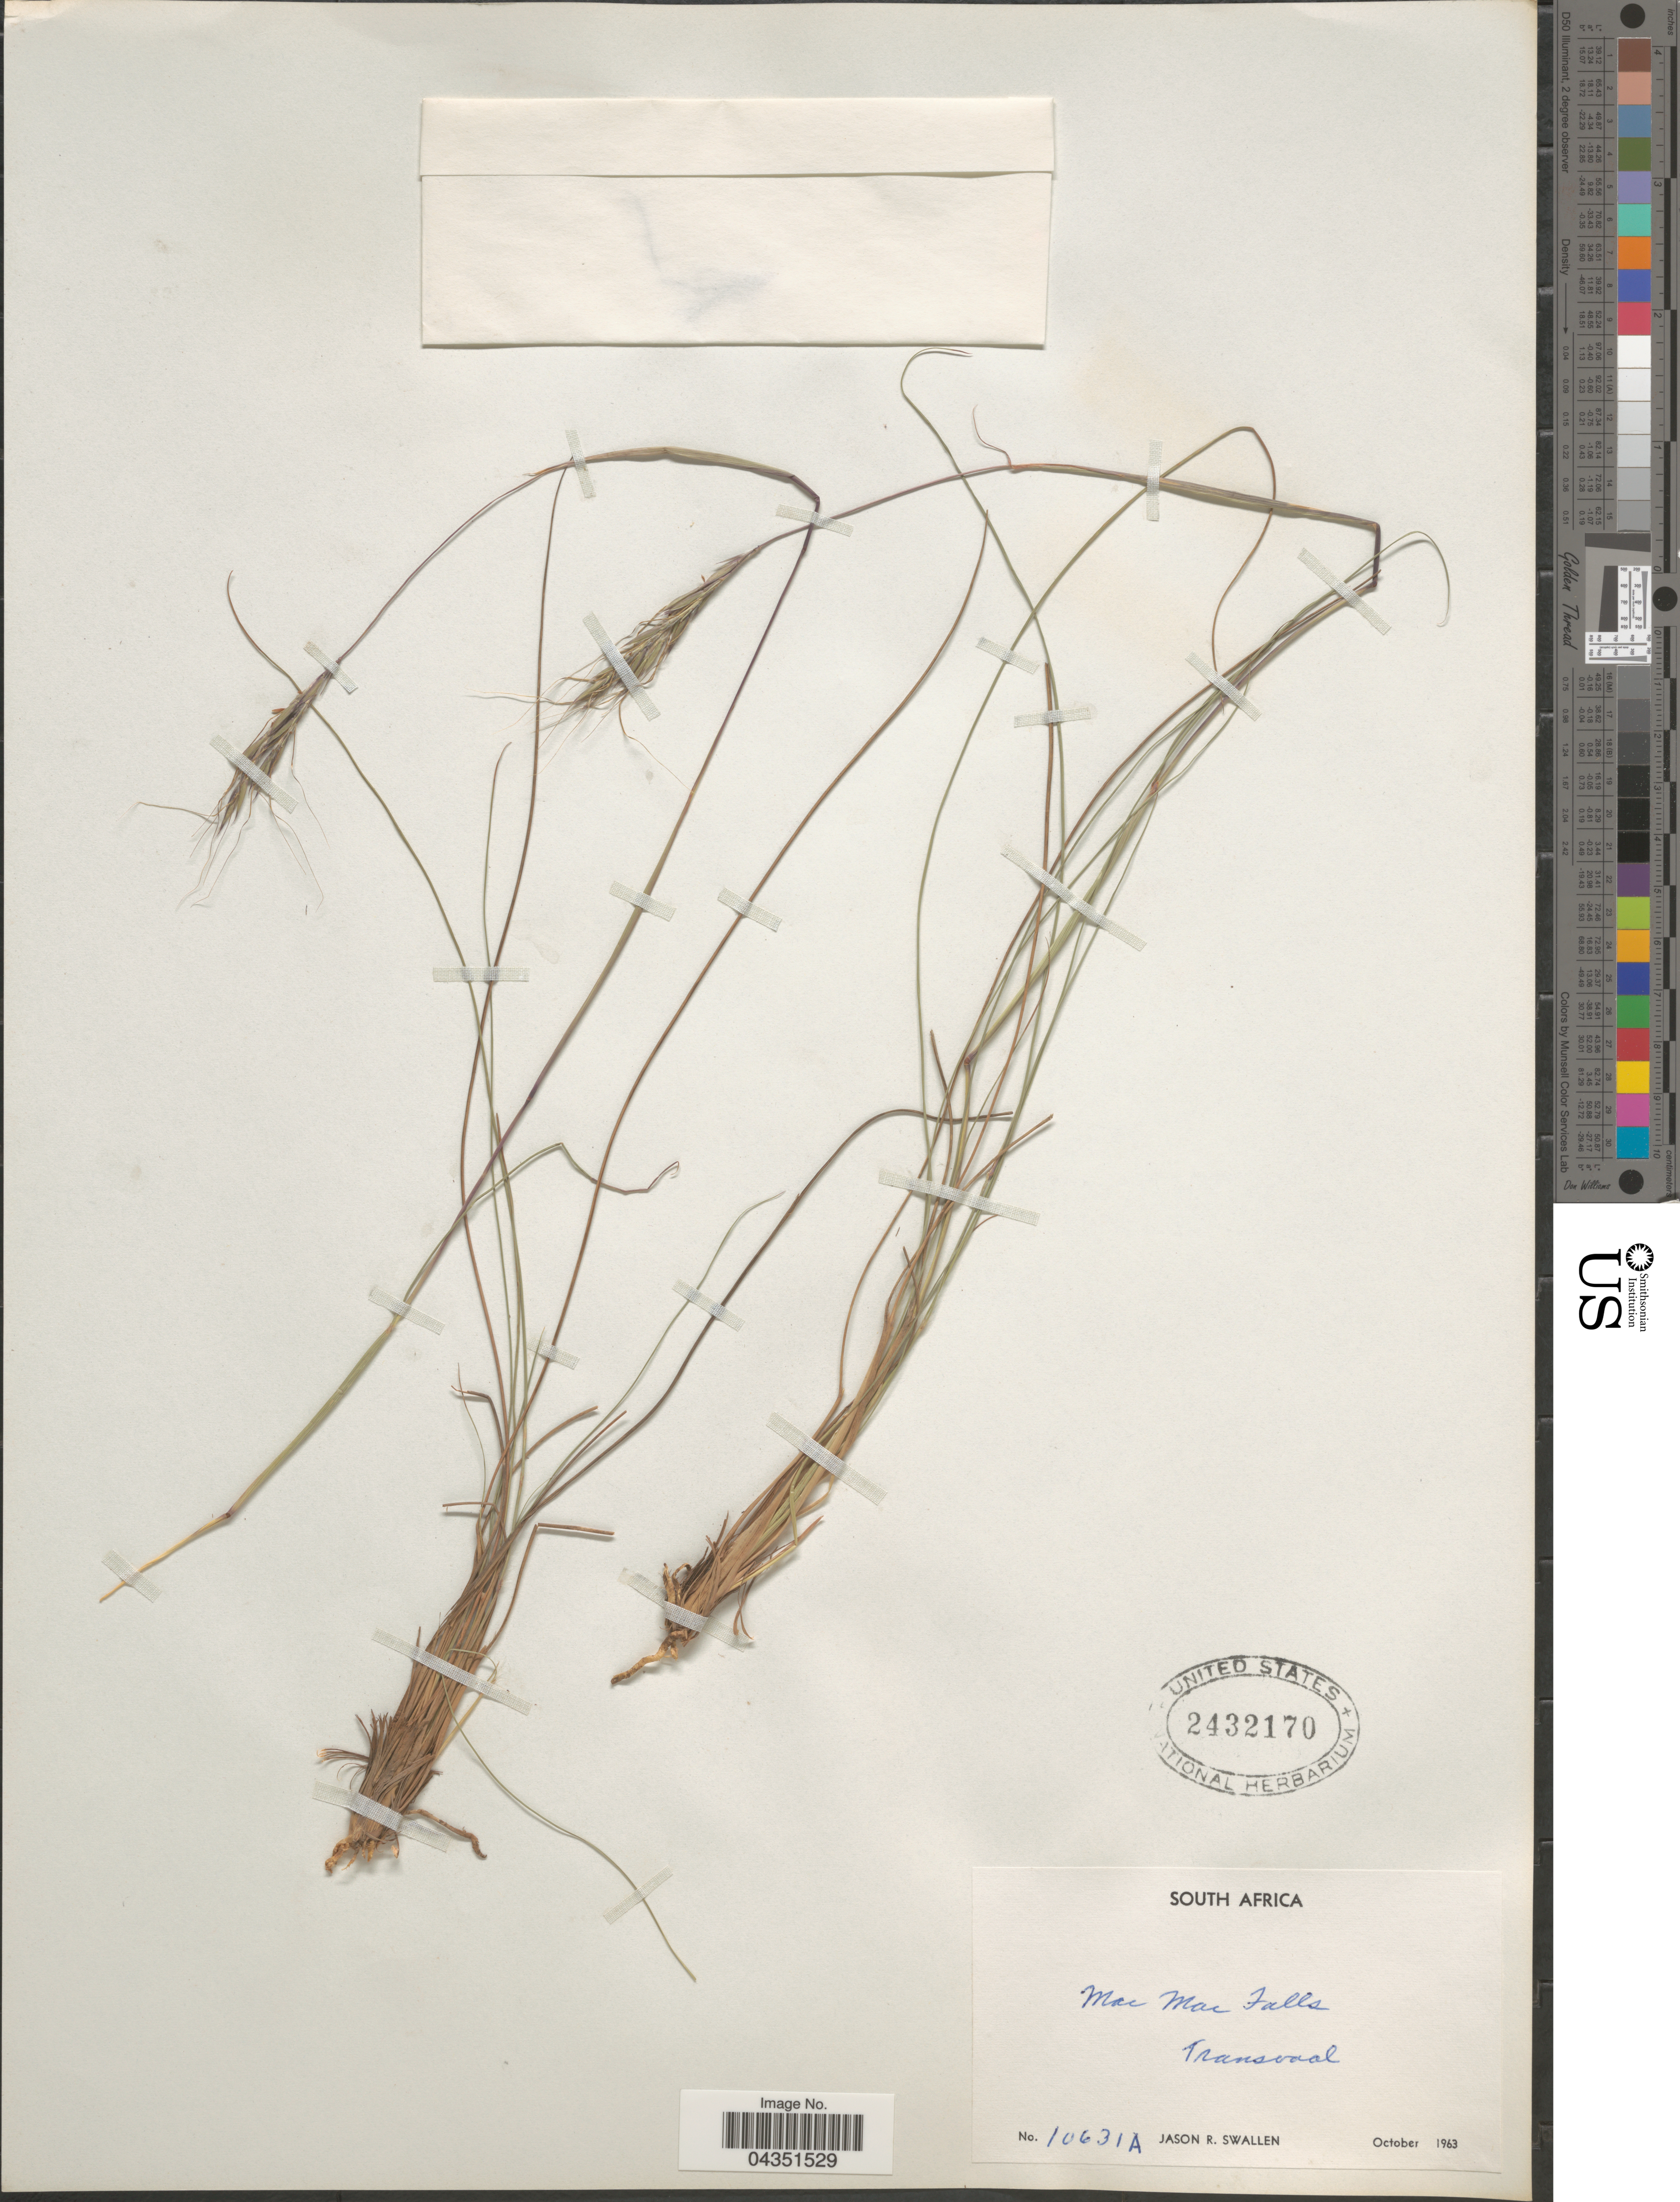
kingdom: Plantae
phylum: Tracheophyta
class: Liliopsida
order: Poales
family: Poaceae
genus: Diheteropogon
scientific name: Diheteropogon filifolius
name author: (Nees) Clayton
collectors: J. R. Swallen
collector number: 10631A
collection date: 1963-10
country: South Africa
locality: Mac Mac Falls. Transvaal.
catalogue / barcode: US 2432170